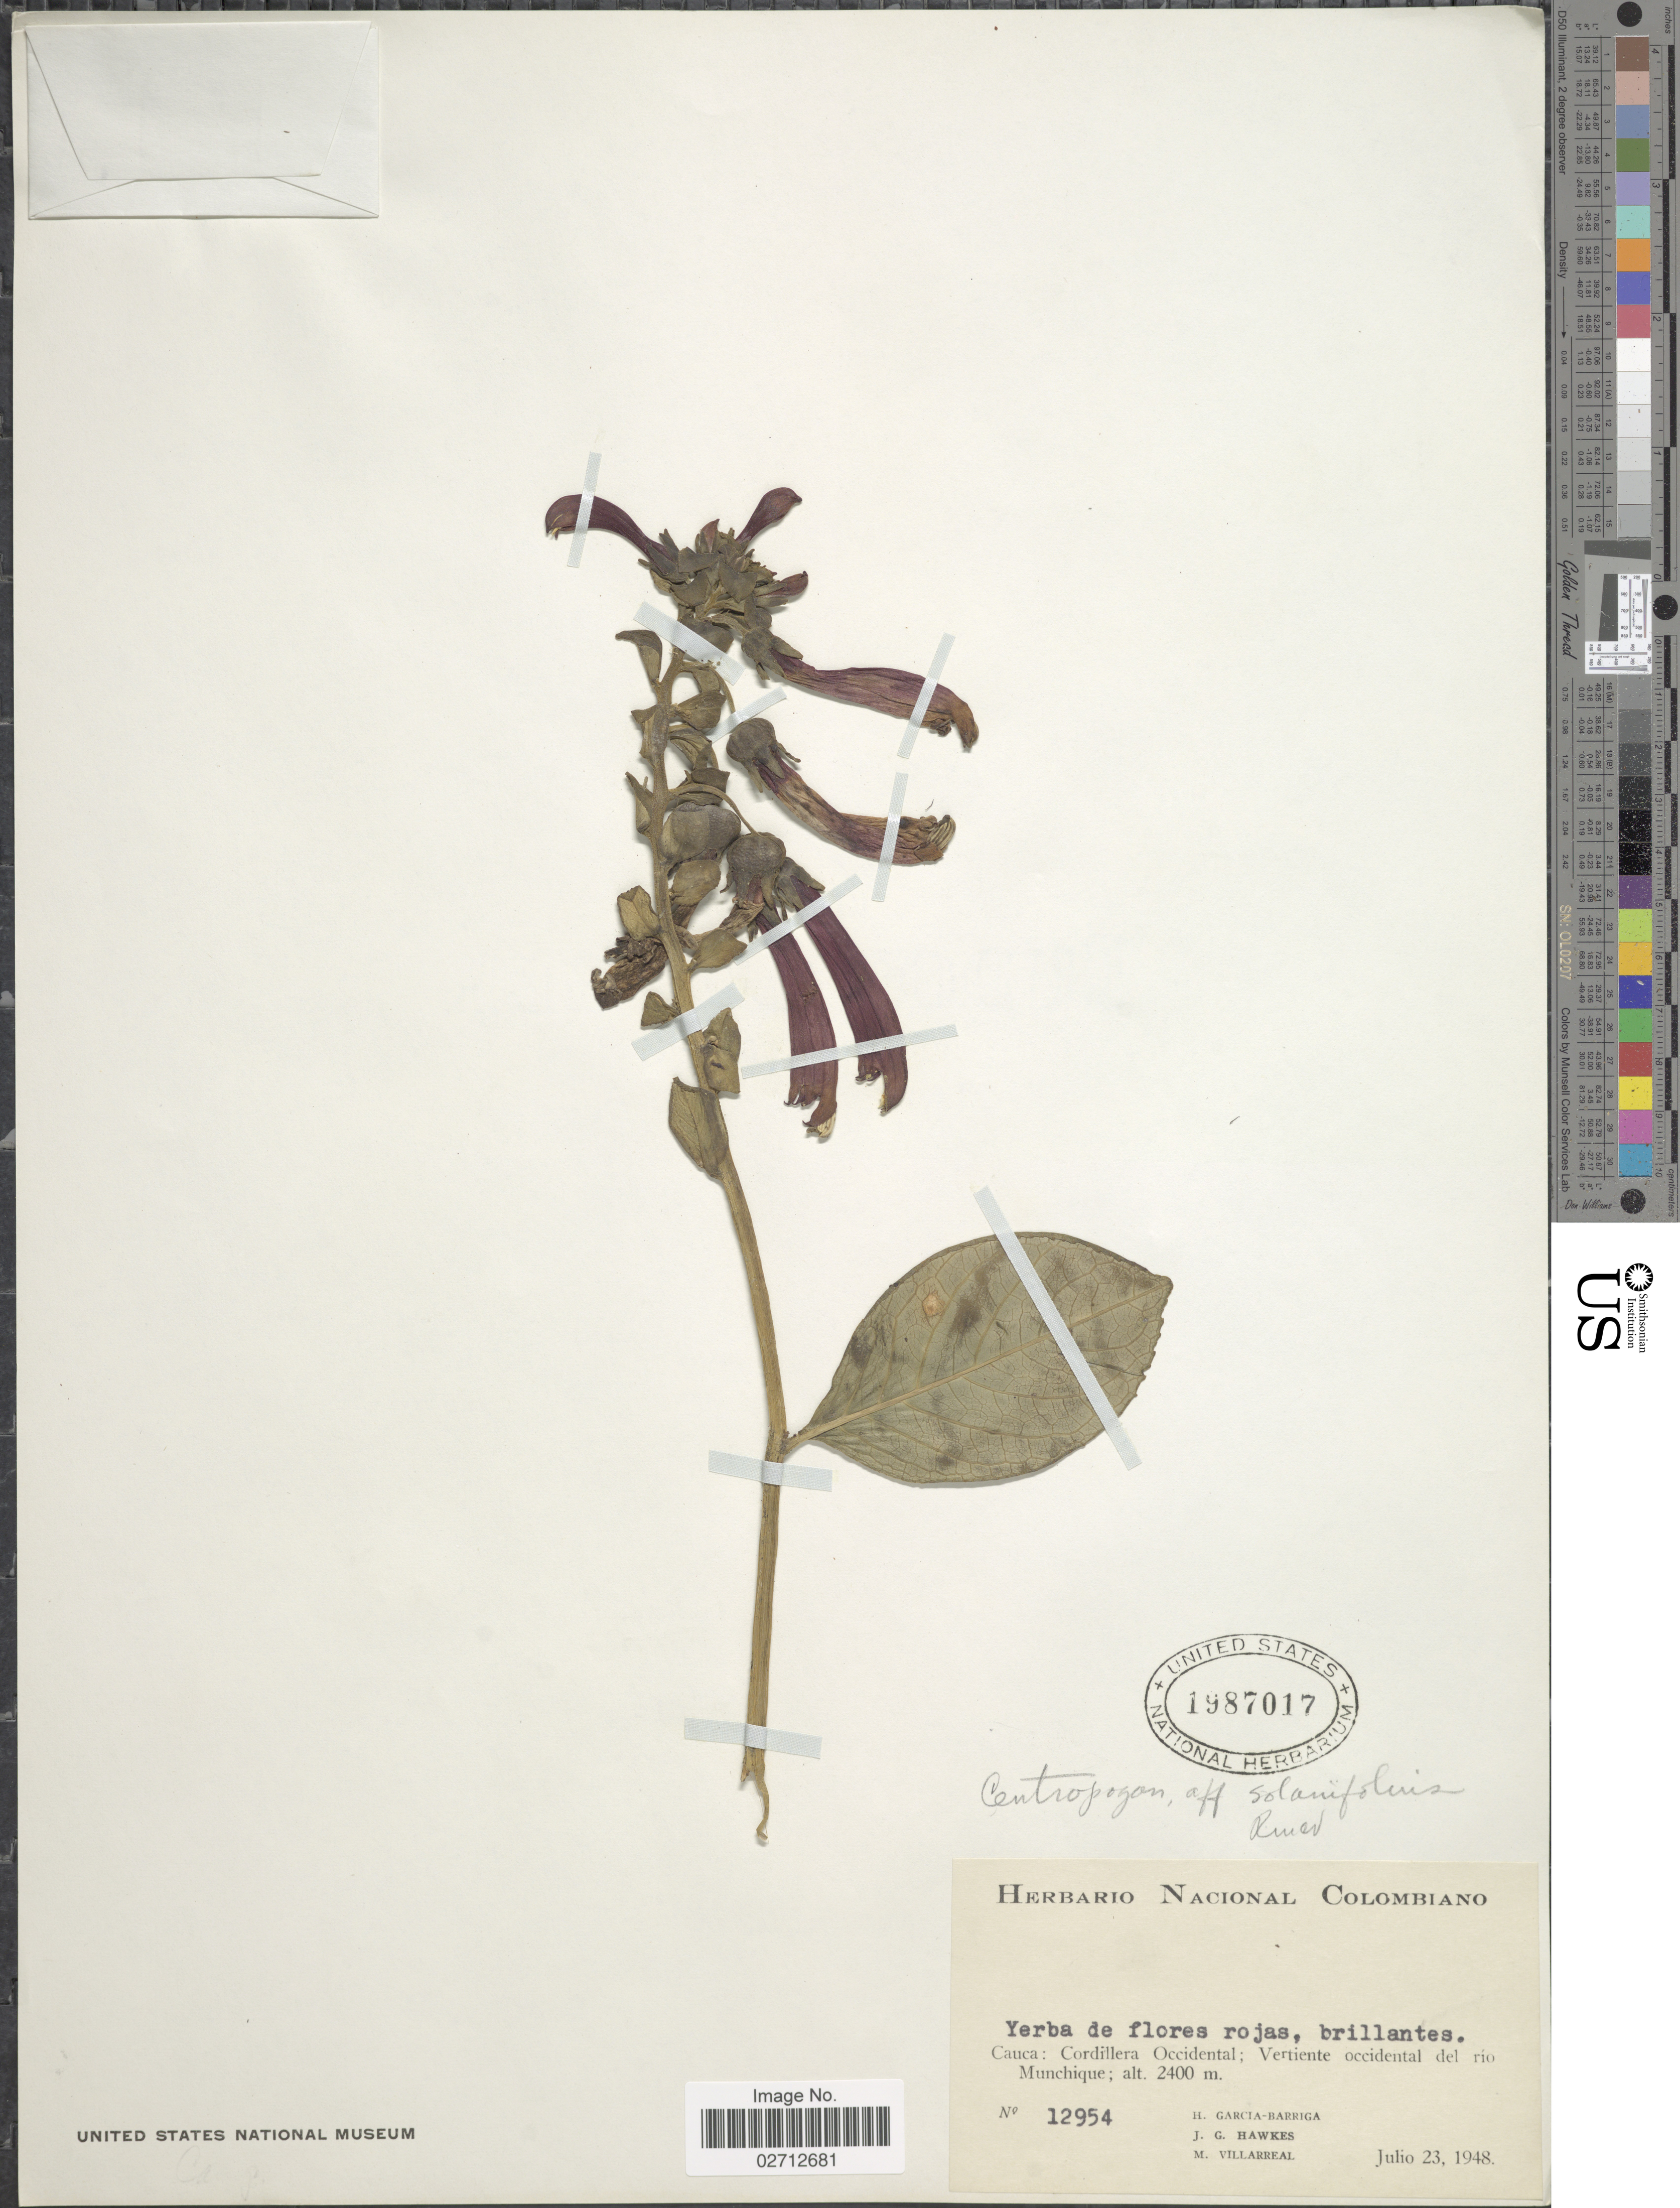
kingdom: Plantae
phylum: Tracheophyta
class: Magnoliopsida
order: Asterales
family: Campanulaceae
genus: Centropogon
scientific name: Centropogon solanifolius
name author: Benth.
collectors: H. García Barriga, J. Hawkes & M. Villareal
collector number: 12954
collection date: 1948-07-23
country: Colombia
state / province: Cauca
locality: Cordillera Occidental, Vertiente occidental del río Munchique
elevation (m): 2400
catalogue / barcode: US 1987017